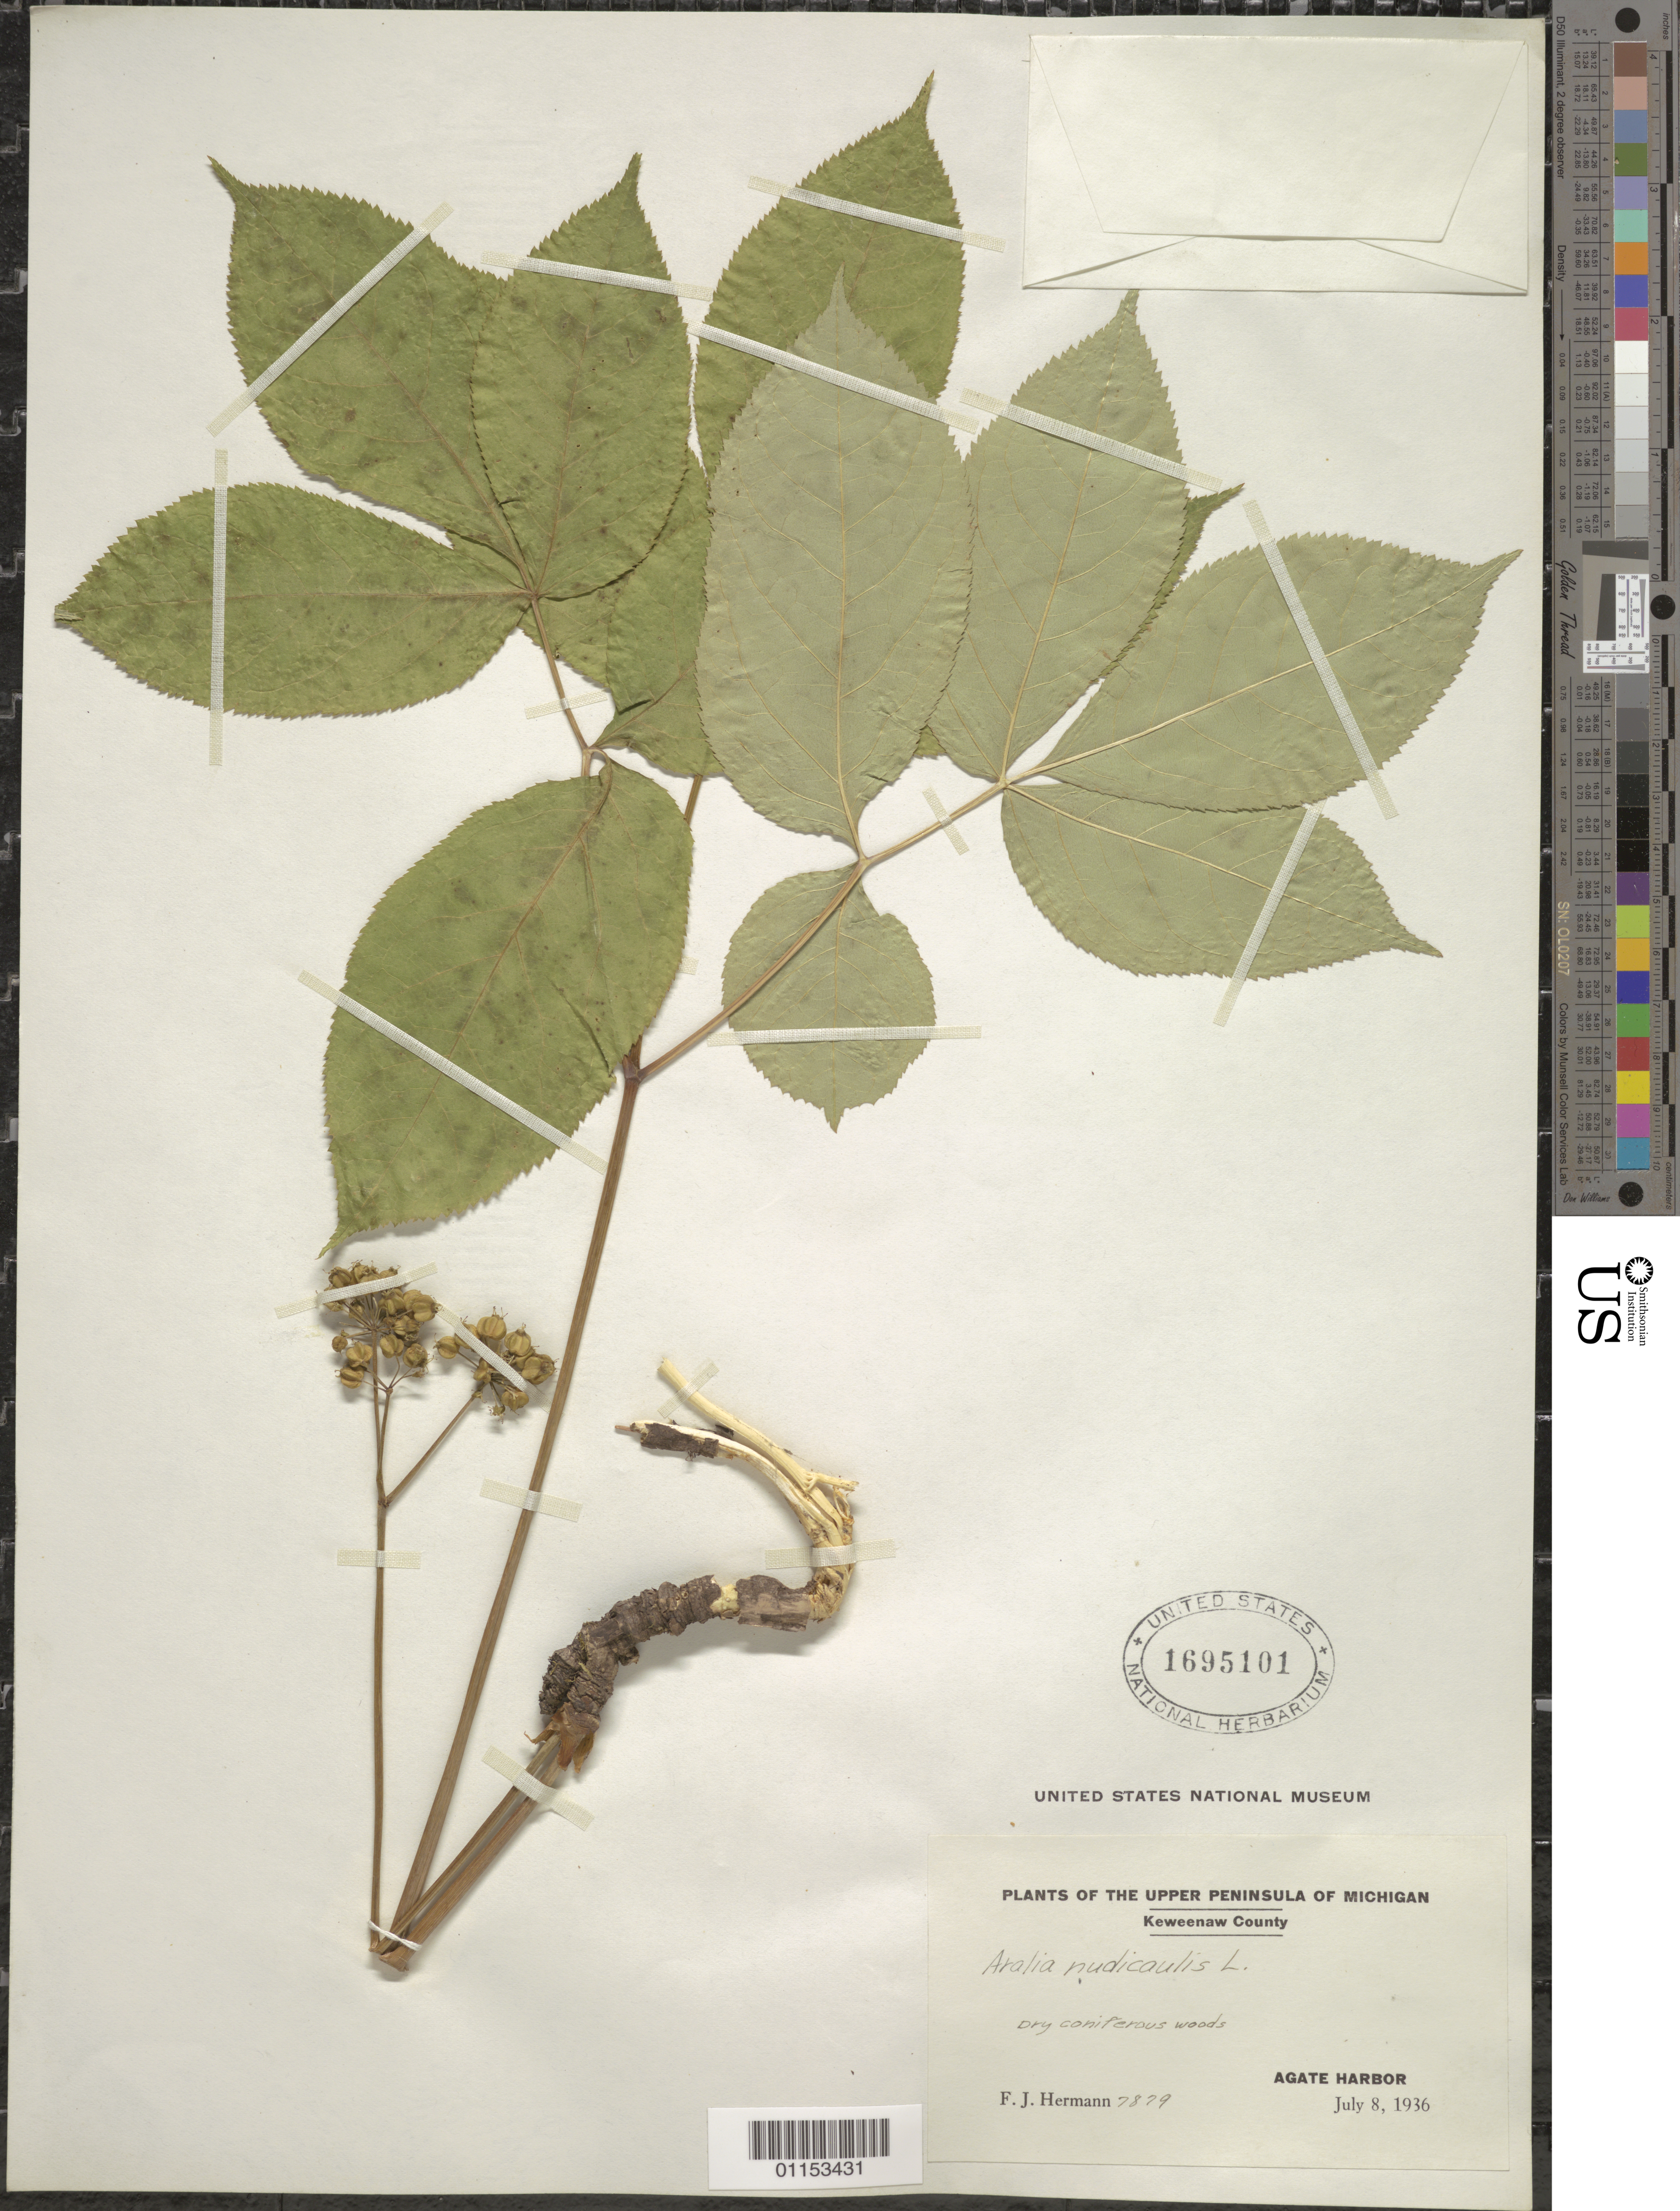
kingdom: Plantae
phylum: Tracheophyta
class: Magnoliopsida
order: Apiales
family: Araliaceae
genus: Aralia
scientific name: Aralia nudicaulis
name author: L.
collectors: F. J. Hermann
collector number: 7879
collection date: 1936-07-08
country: United States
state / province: Michigan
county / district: Keweenaw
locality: Upper Peninsula. Agate Harbor.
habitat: Dry coniferous woods.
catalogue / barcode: US 1695101